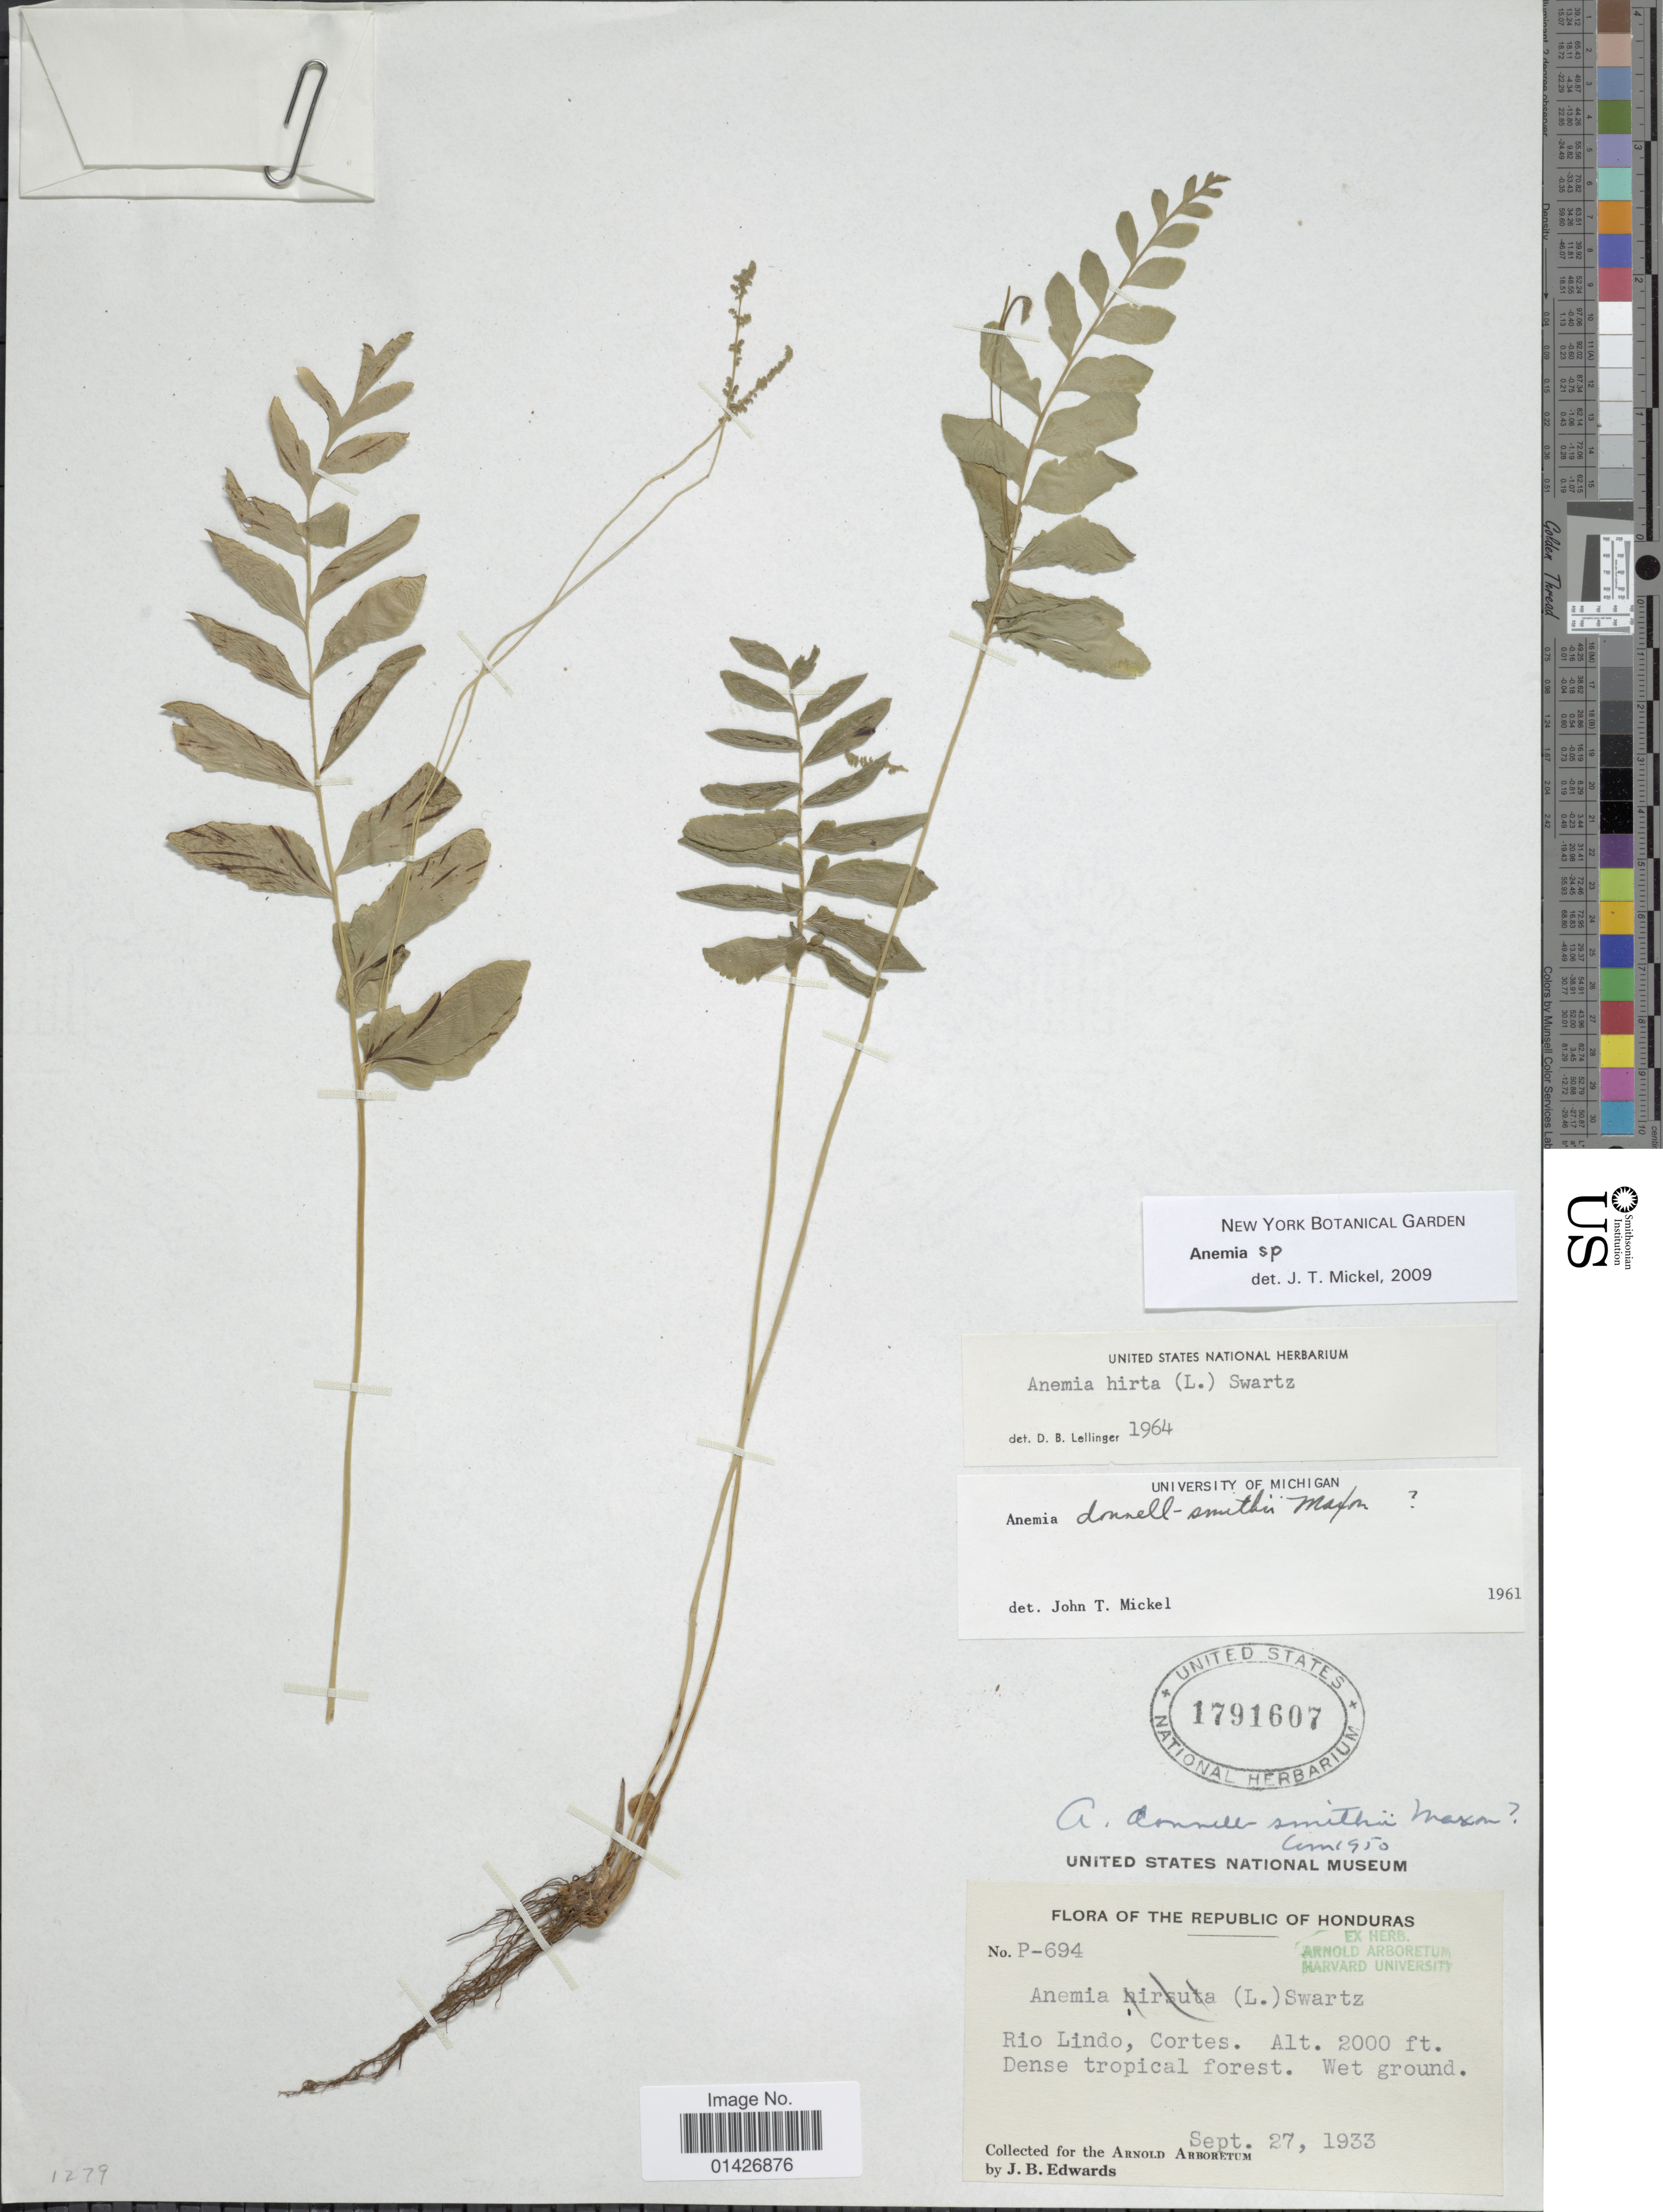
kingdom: Plantae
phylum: Tracheophyta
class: Polypodiopsida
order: Schizaeales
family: Anemiaceae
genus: Anemia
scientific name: Anemia sp.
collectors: J. B. Edwards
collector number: P-964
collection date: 1933-09-27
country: Honduras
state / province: Cortés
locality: The Republic of Honduras, Rio Lindo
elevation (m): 610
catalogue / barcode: US 1791607